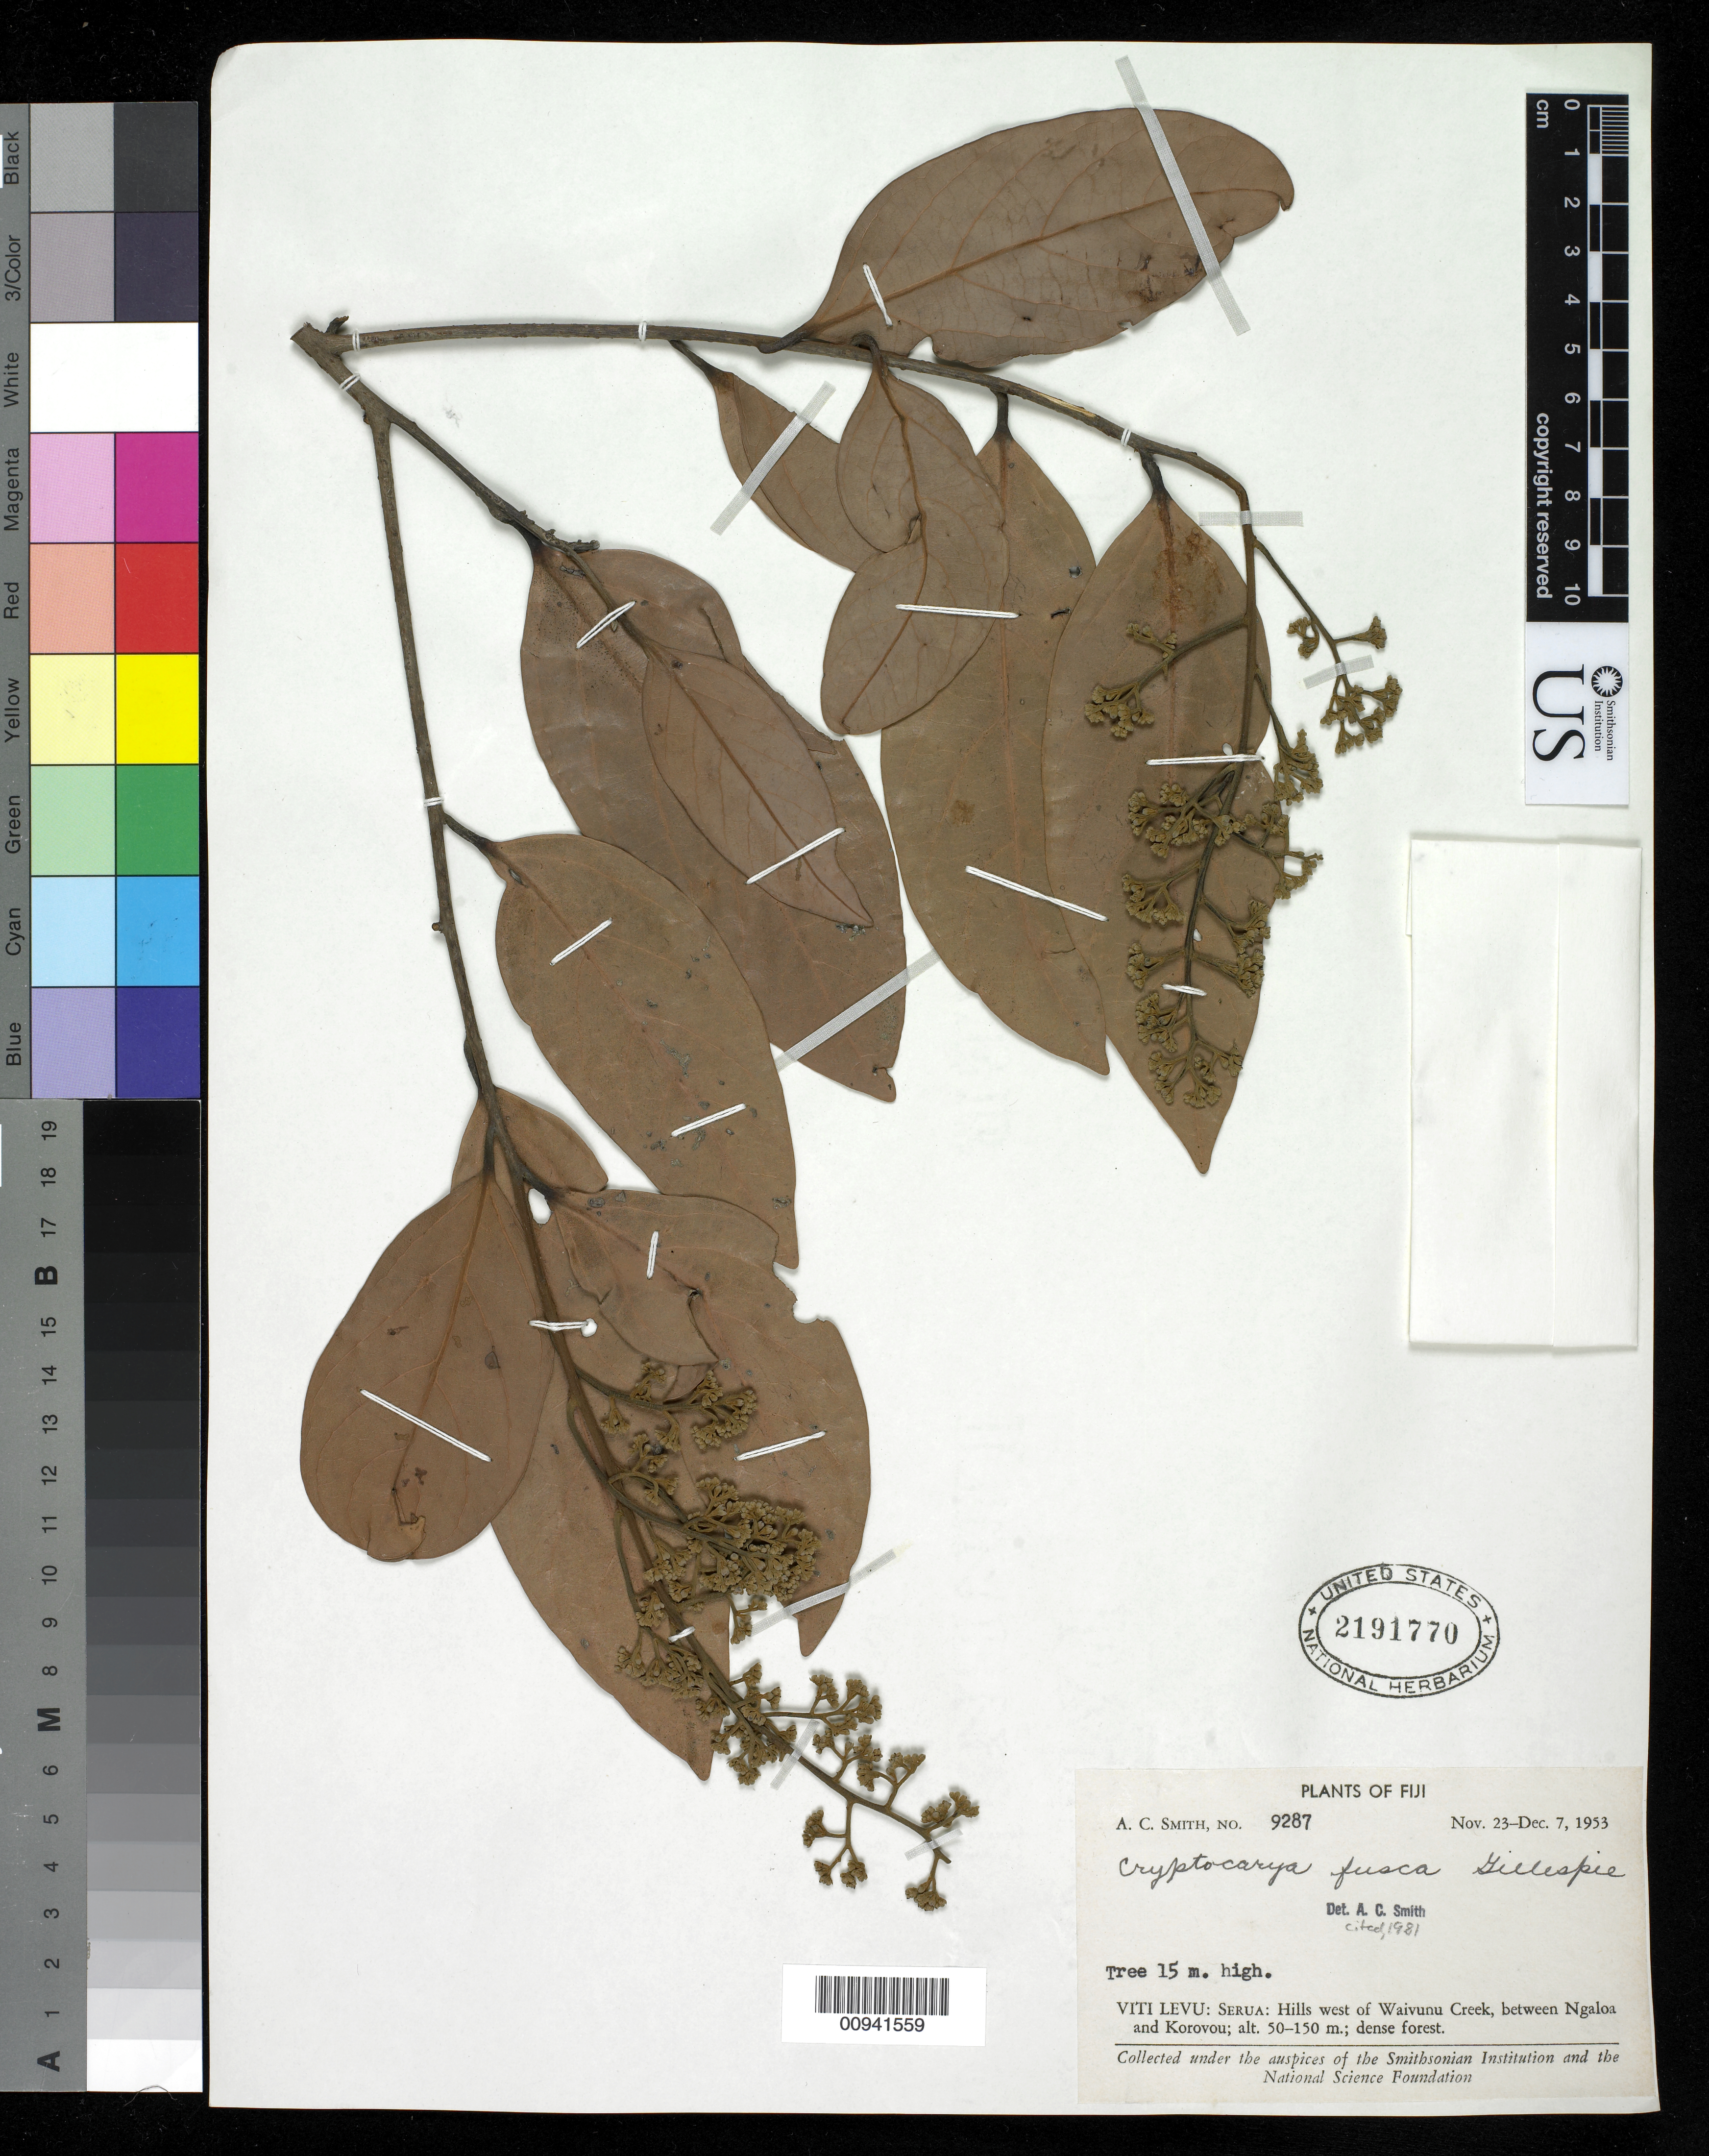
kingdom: Plantae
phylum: Tracheophyta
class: Magnoliopsida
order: Laurales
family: Lauraceae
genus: Cryptocarya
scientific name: Cryptocarya fusca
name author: Gillespie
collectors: C. A. Smith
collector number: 9287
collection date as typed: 23 Nov 1953 to 07 Dec 1953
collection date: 1953-11-23/1953-12-07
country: Fiji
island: Viti Levu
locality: Serua: Hills west of Waivunu Creek, between Ngaloa and Korovou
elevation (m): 50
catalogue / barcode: US 2191770